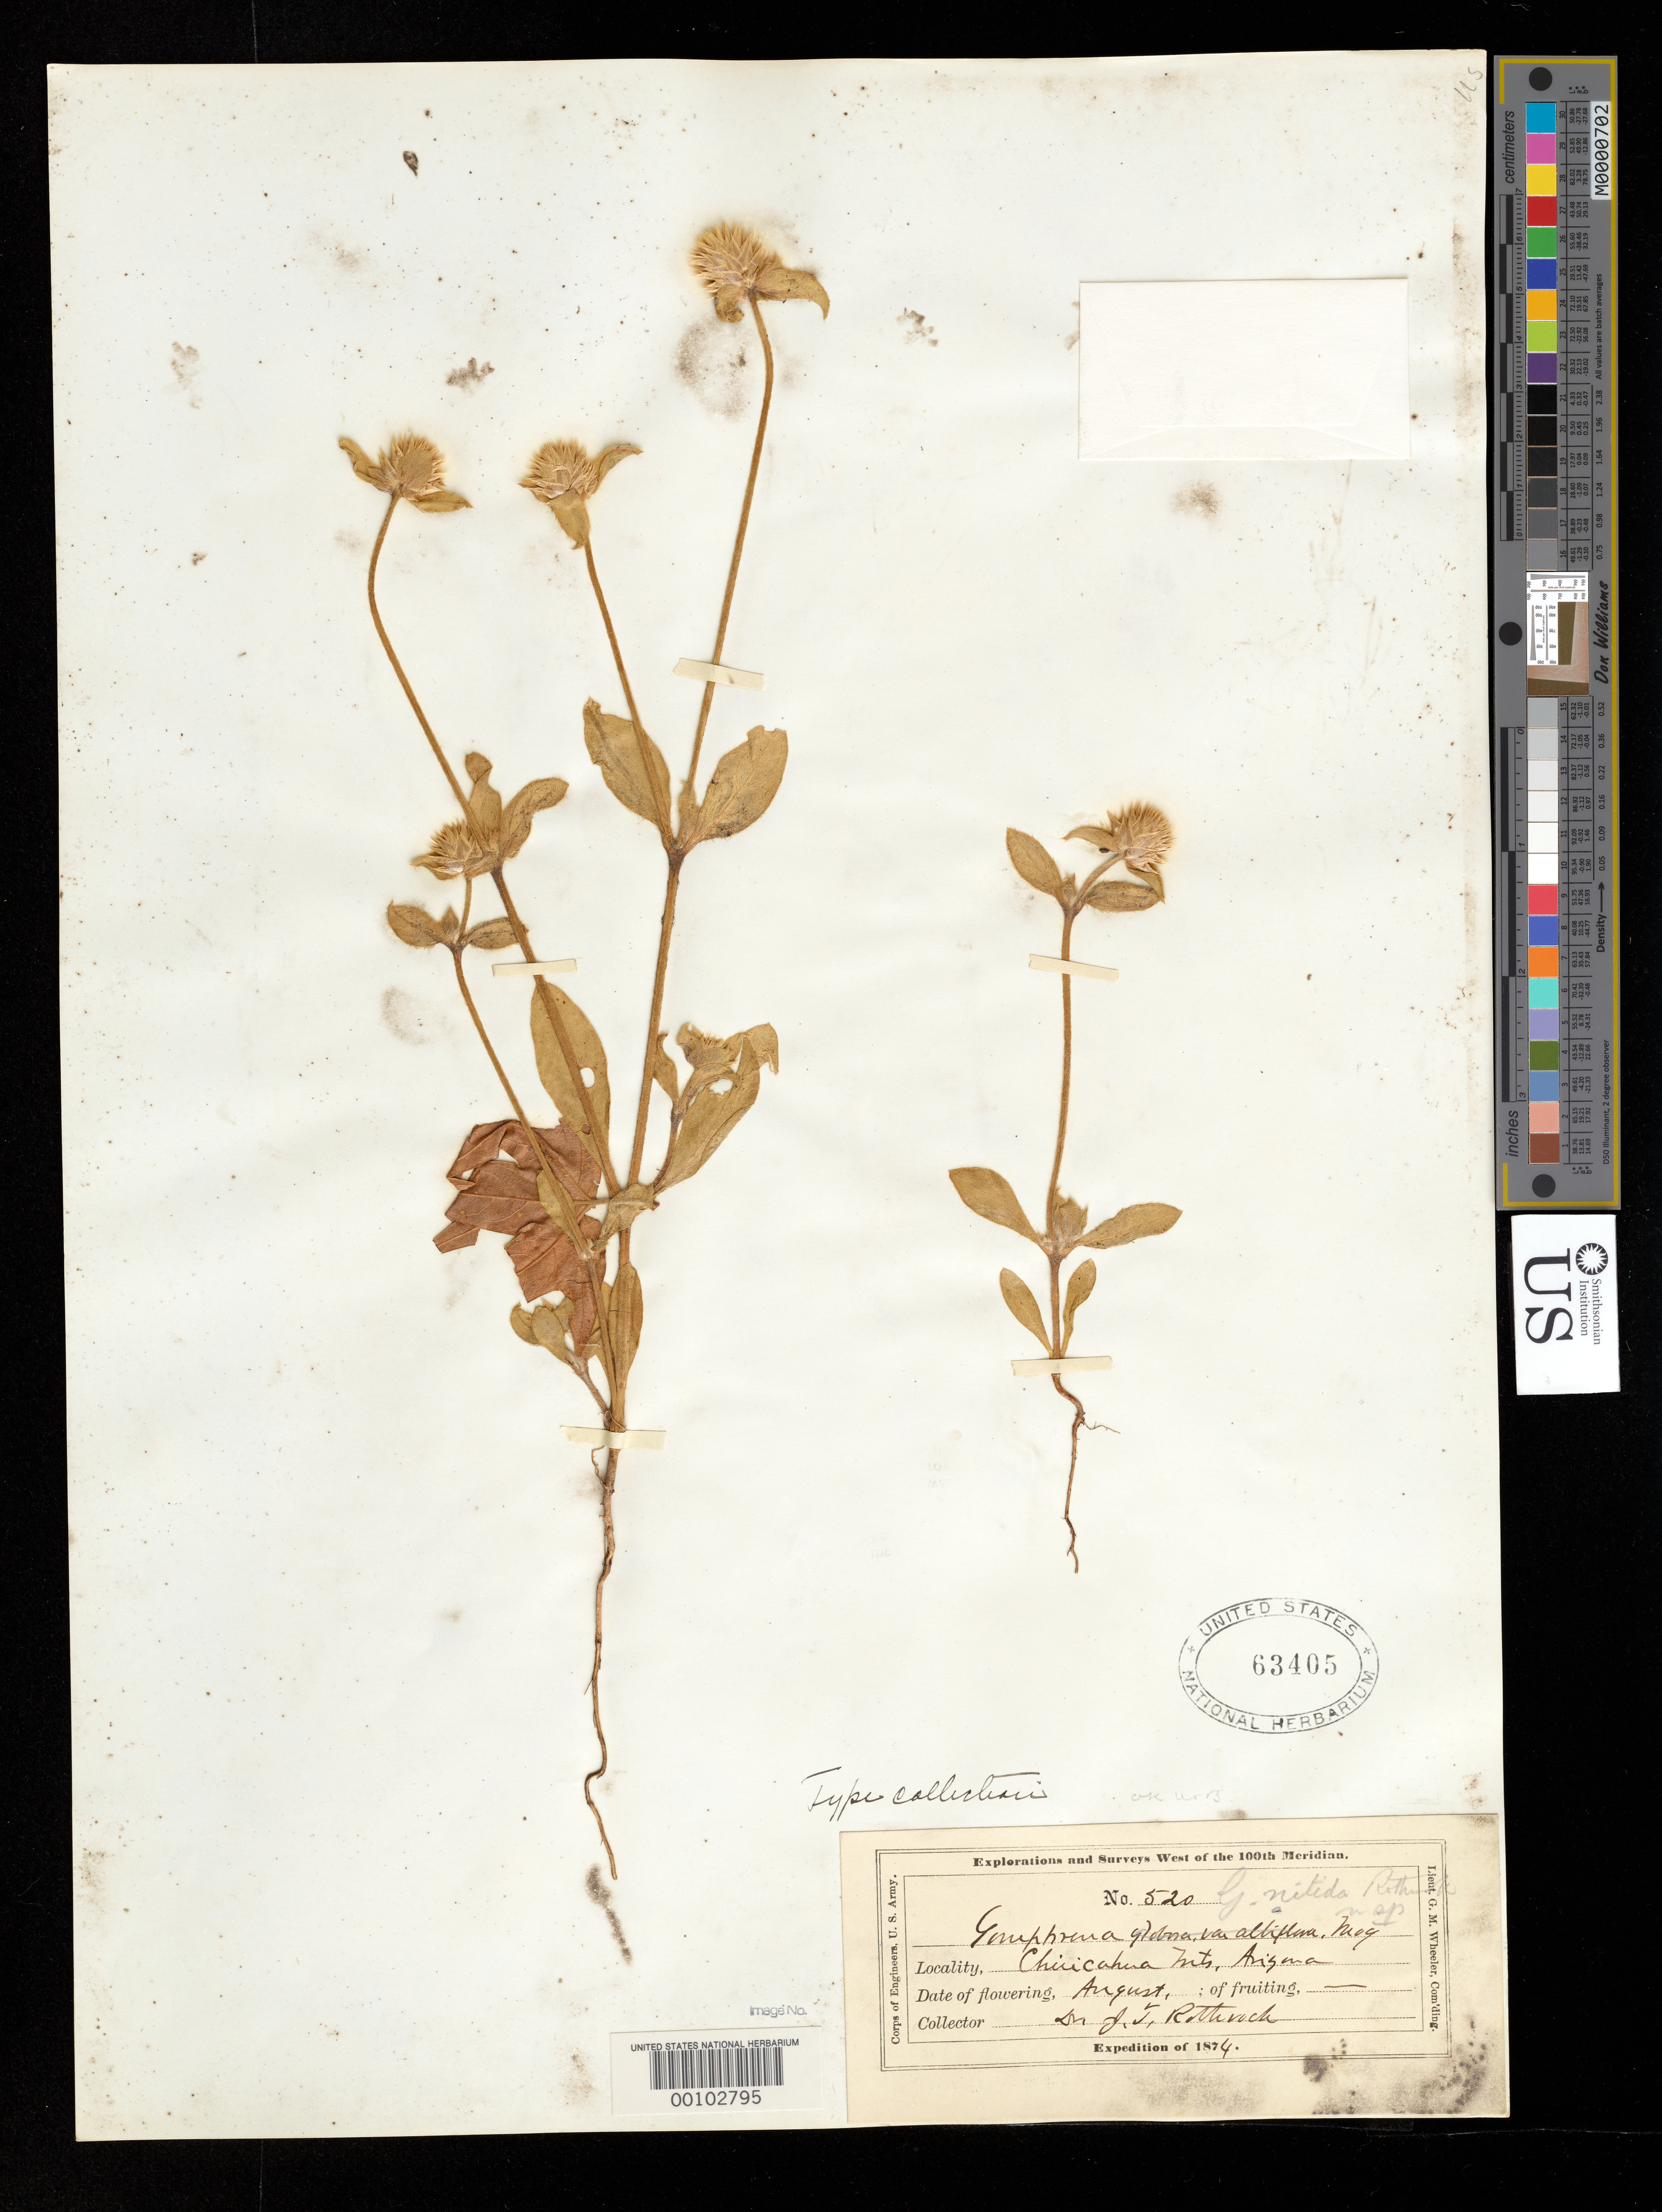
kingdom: Plantae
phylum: Tracheophyta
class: Magnoliopsida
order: Caryophyllales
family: Amaranthaceae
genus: Gomphrena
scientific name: Gomphrena nitida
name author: Rothr. in G.M. Wheeler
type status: Isotype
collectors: D. Rothrock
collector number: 520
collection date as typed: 1874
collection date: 1874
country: United States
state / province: Arizona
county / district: Cochise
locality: Chiricahua Mts.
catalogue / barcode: US 63405